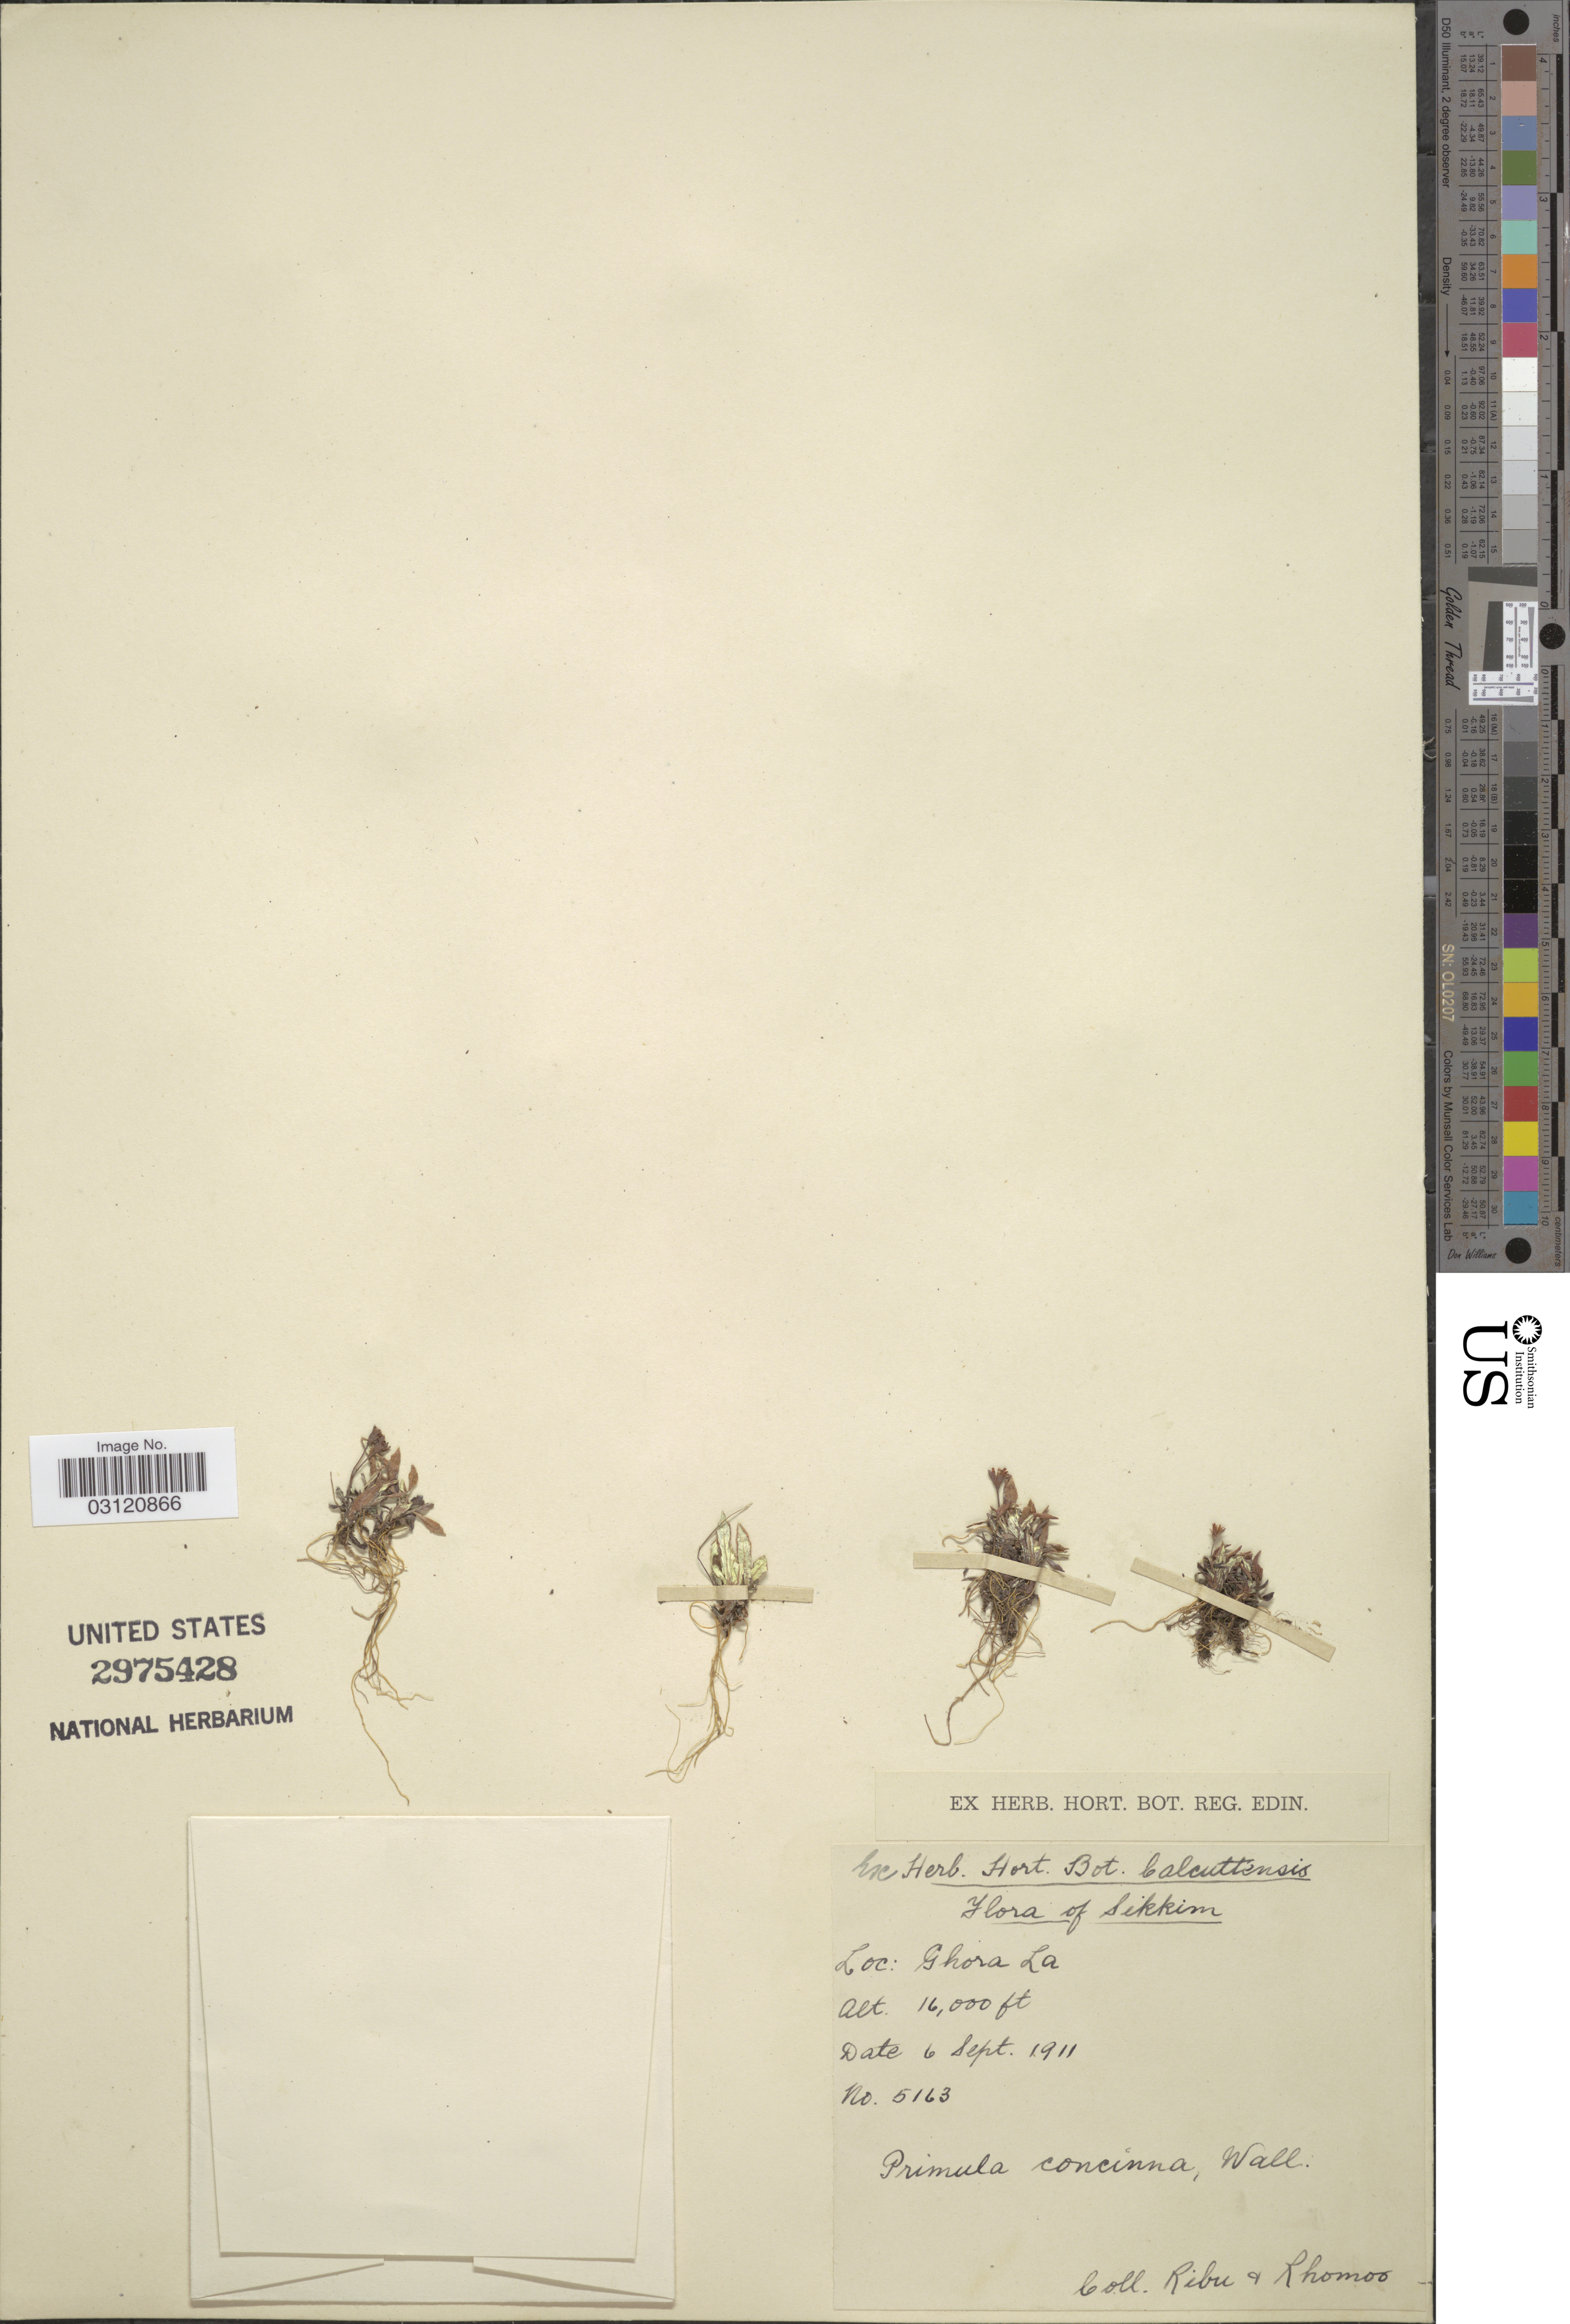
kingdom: Plantae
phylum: Tracheophyta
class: Magnoliopsida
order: Ericales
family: Primulaceae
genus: Primula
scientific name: Primula concinna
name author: Watt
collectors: Ribu & Rhomoo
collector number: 5163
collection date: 1911-09-06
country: India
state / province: Sikkim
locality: Ghora La.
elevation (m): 4877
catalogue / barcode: US 2975428